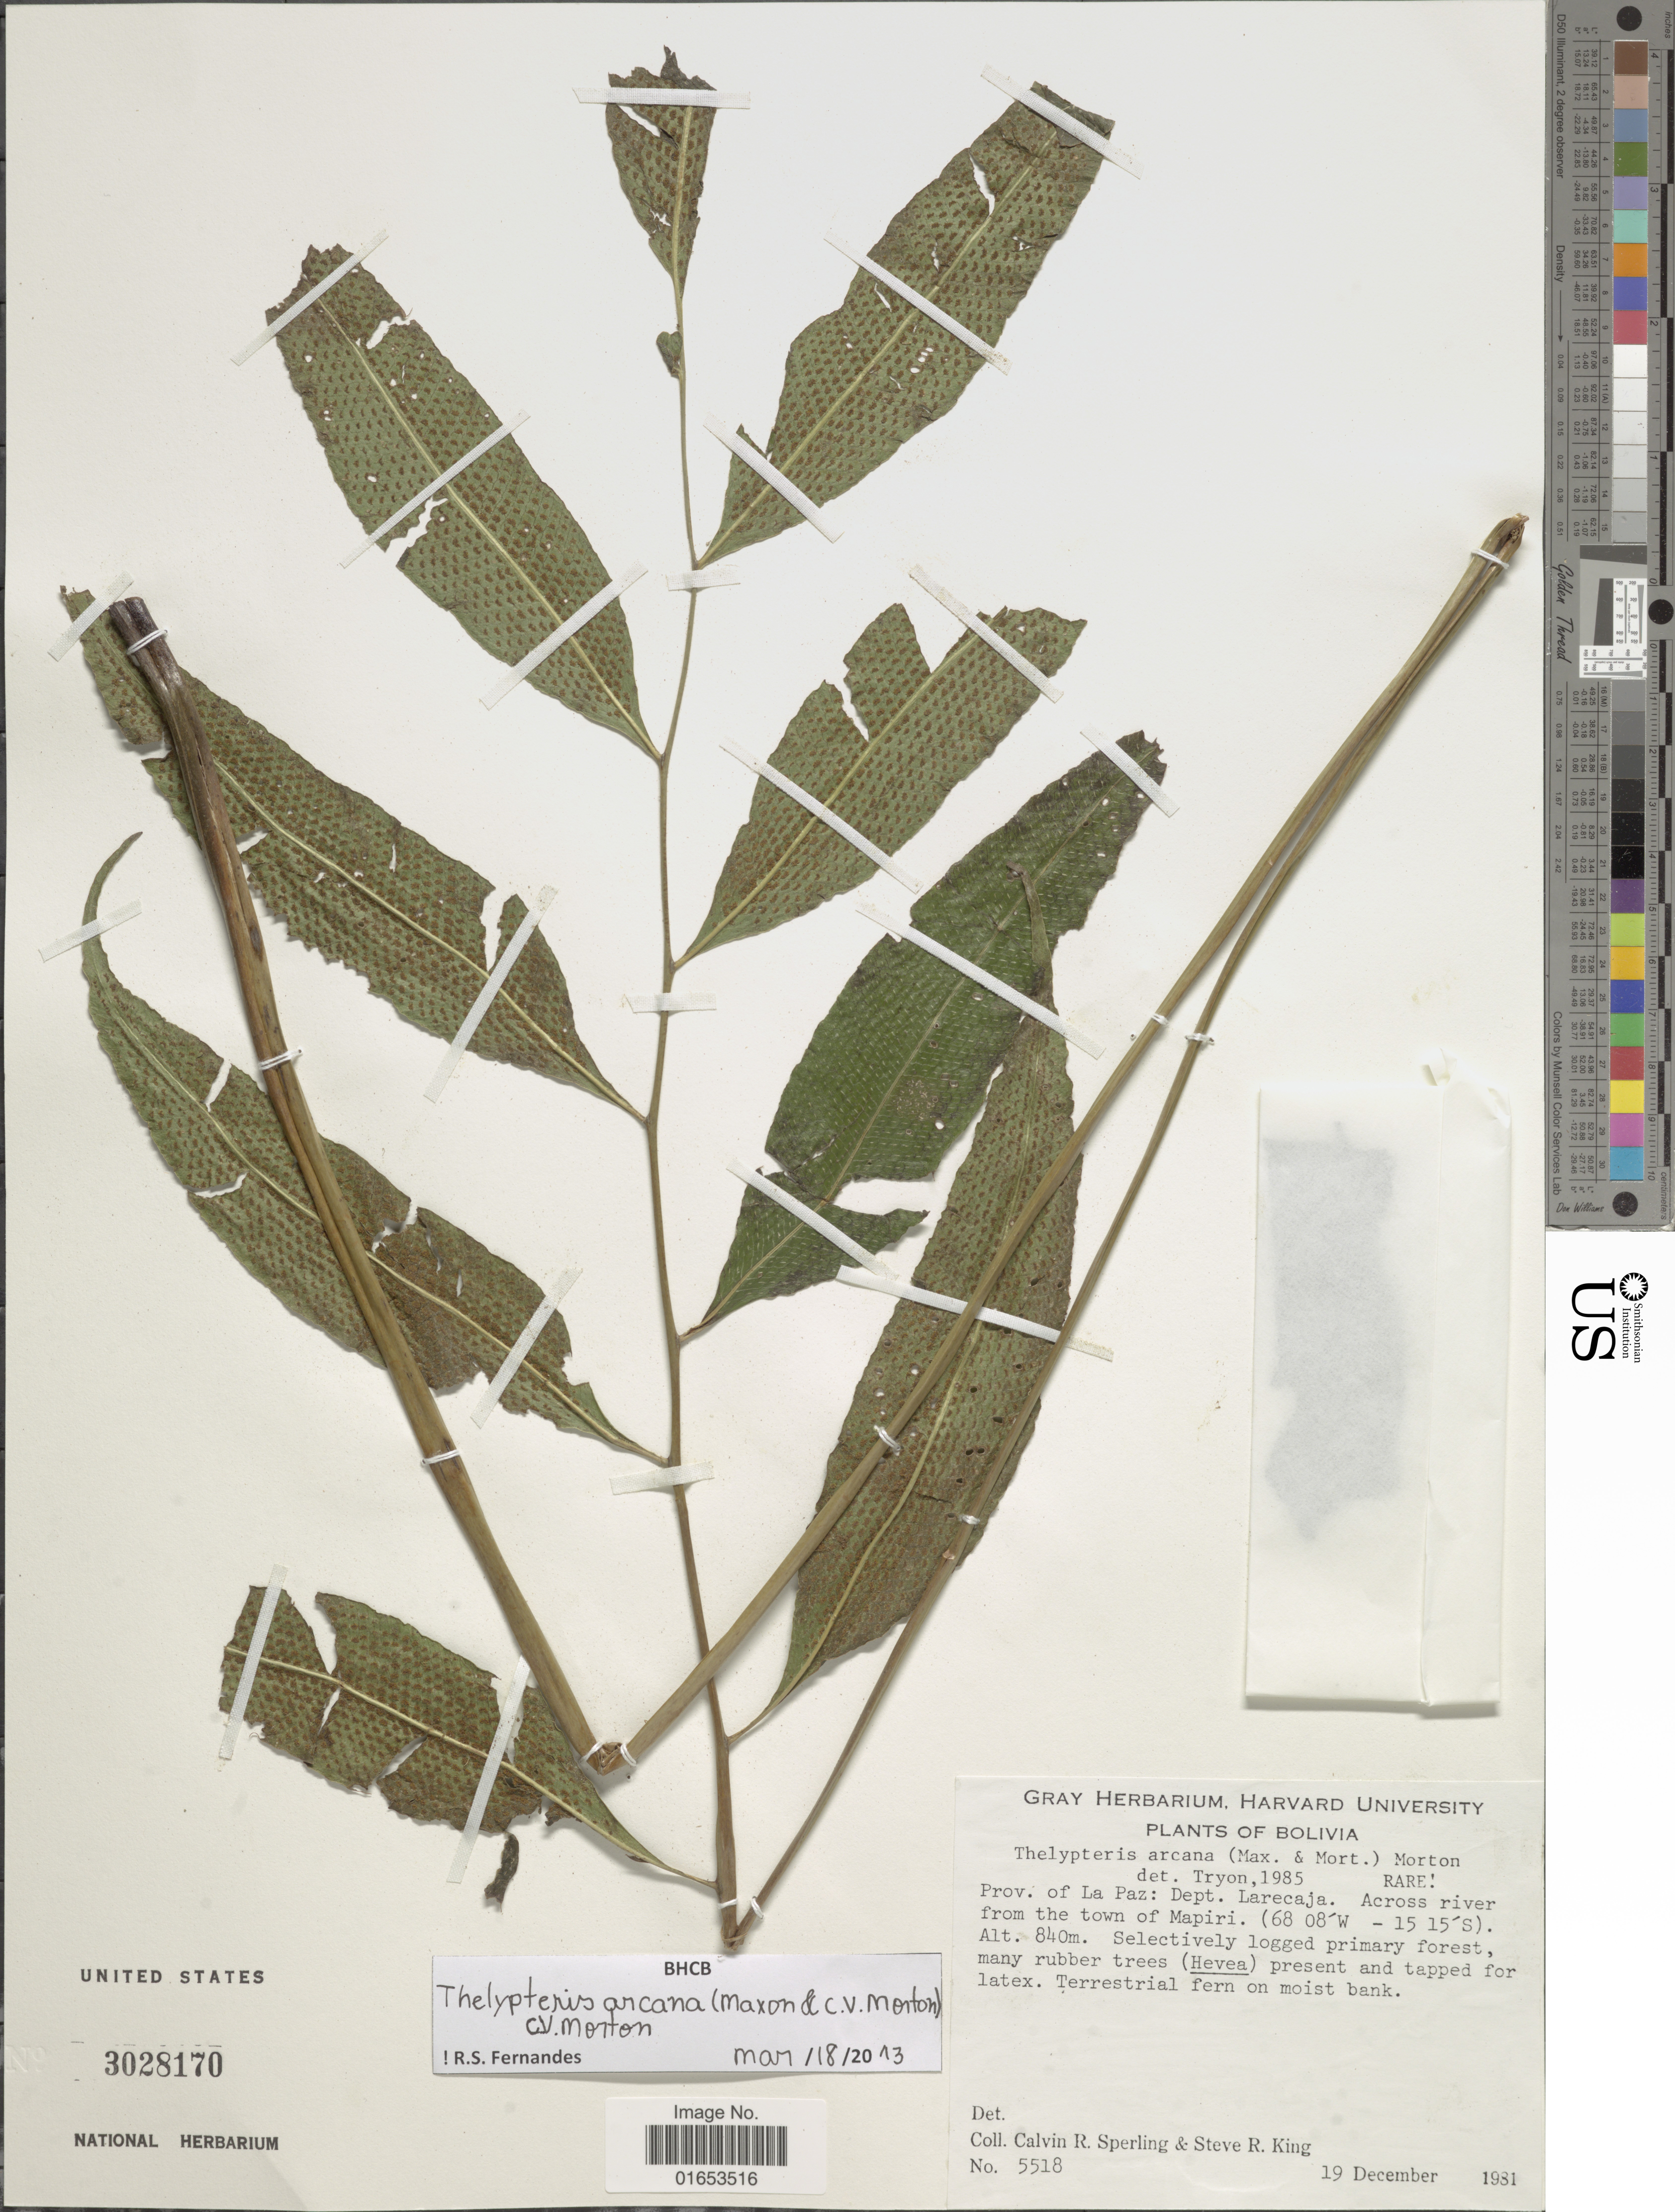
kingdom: Plantae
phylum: Tracheophyta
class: Polypodiopsida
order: Polypodiales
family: Thelypteridaceae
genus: Meniscium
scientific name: Meniscium arcanum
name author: (Maxon & C.V. Morton) Pic. Serm.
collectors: C. R. Sperling & S. R. King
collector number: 5518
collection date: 1981-12-19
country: Bolivia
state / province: La Paz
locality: Dept. Larecaja. Across river from the town of Mapiri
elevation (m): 840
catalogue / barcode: US 3028170